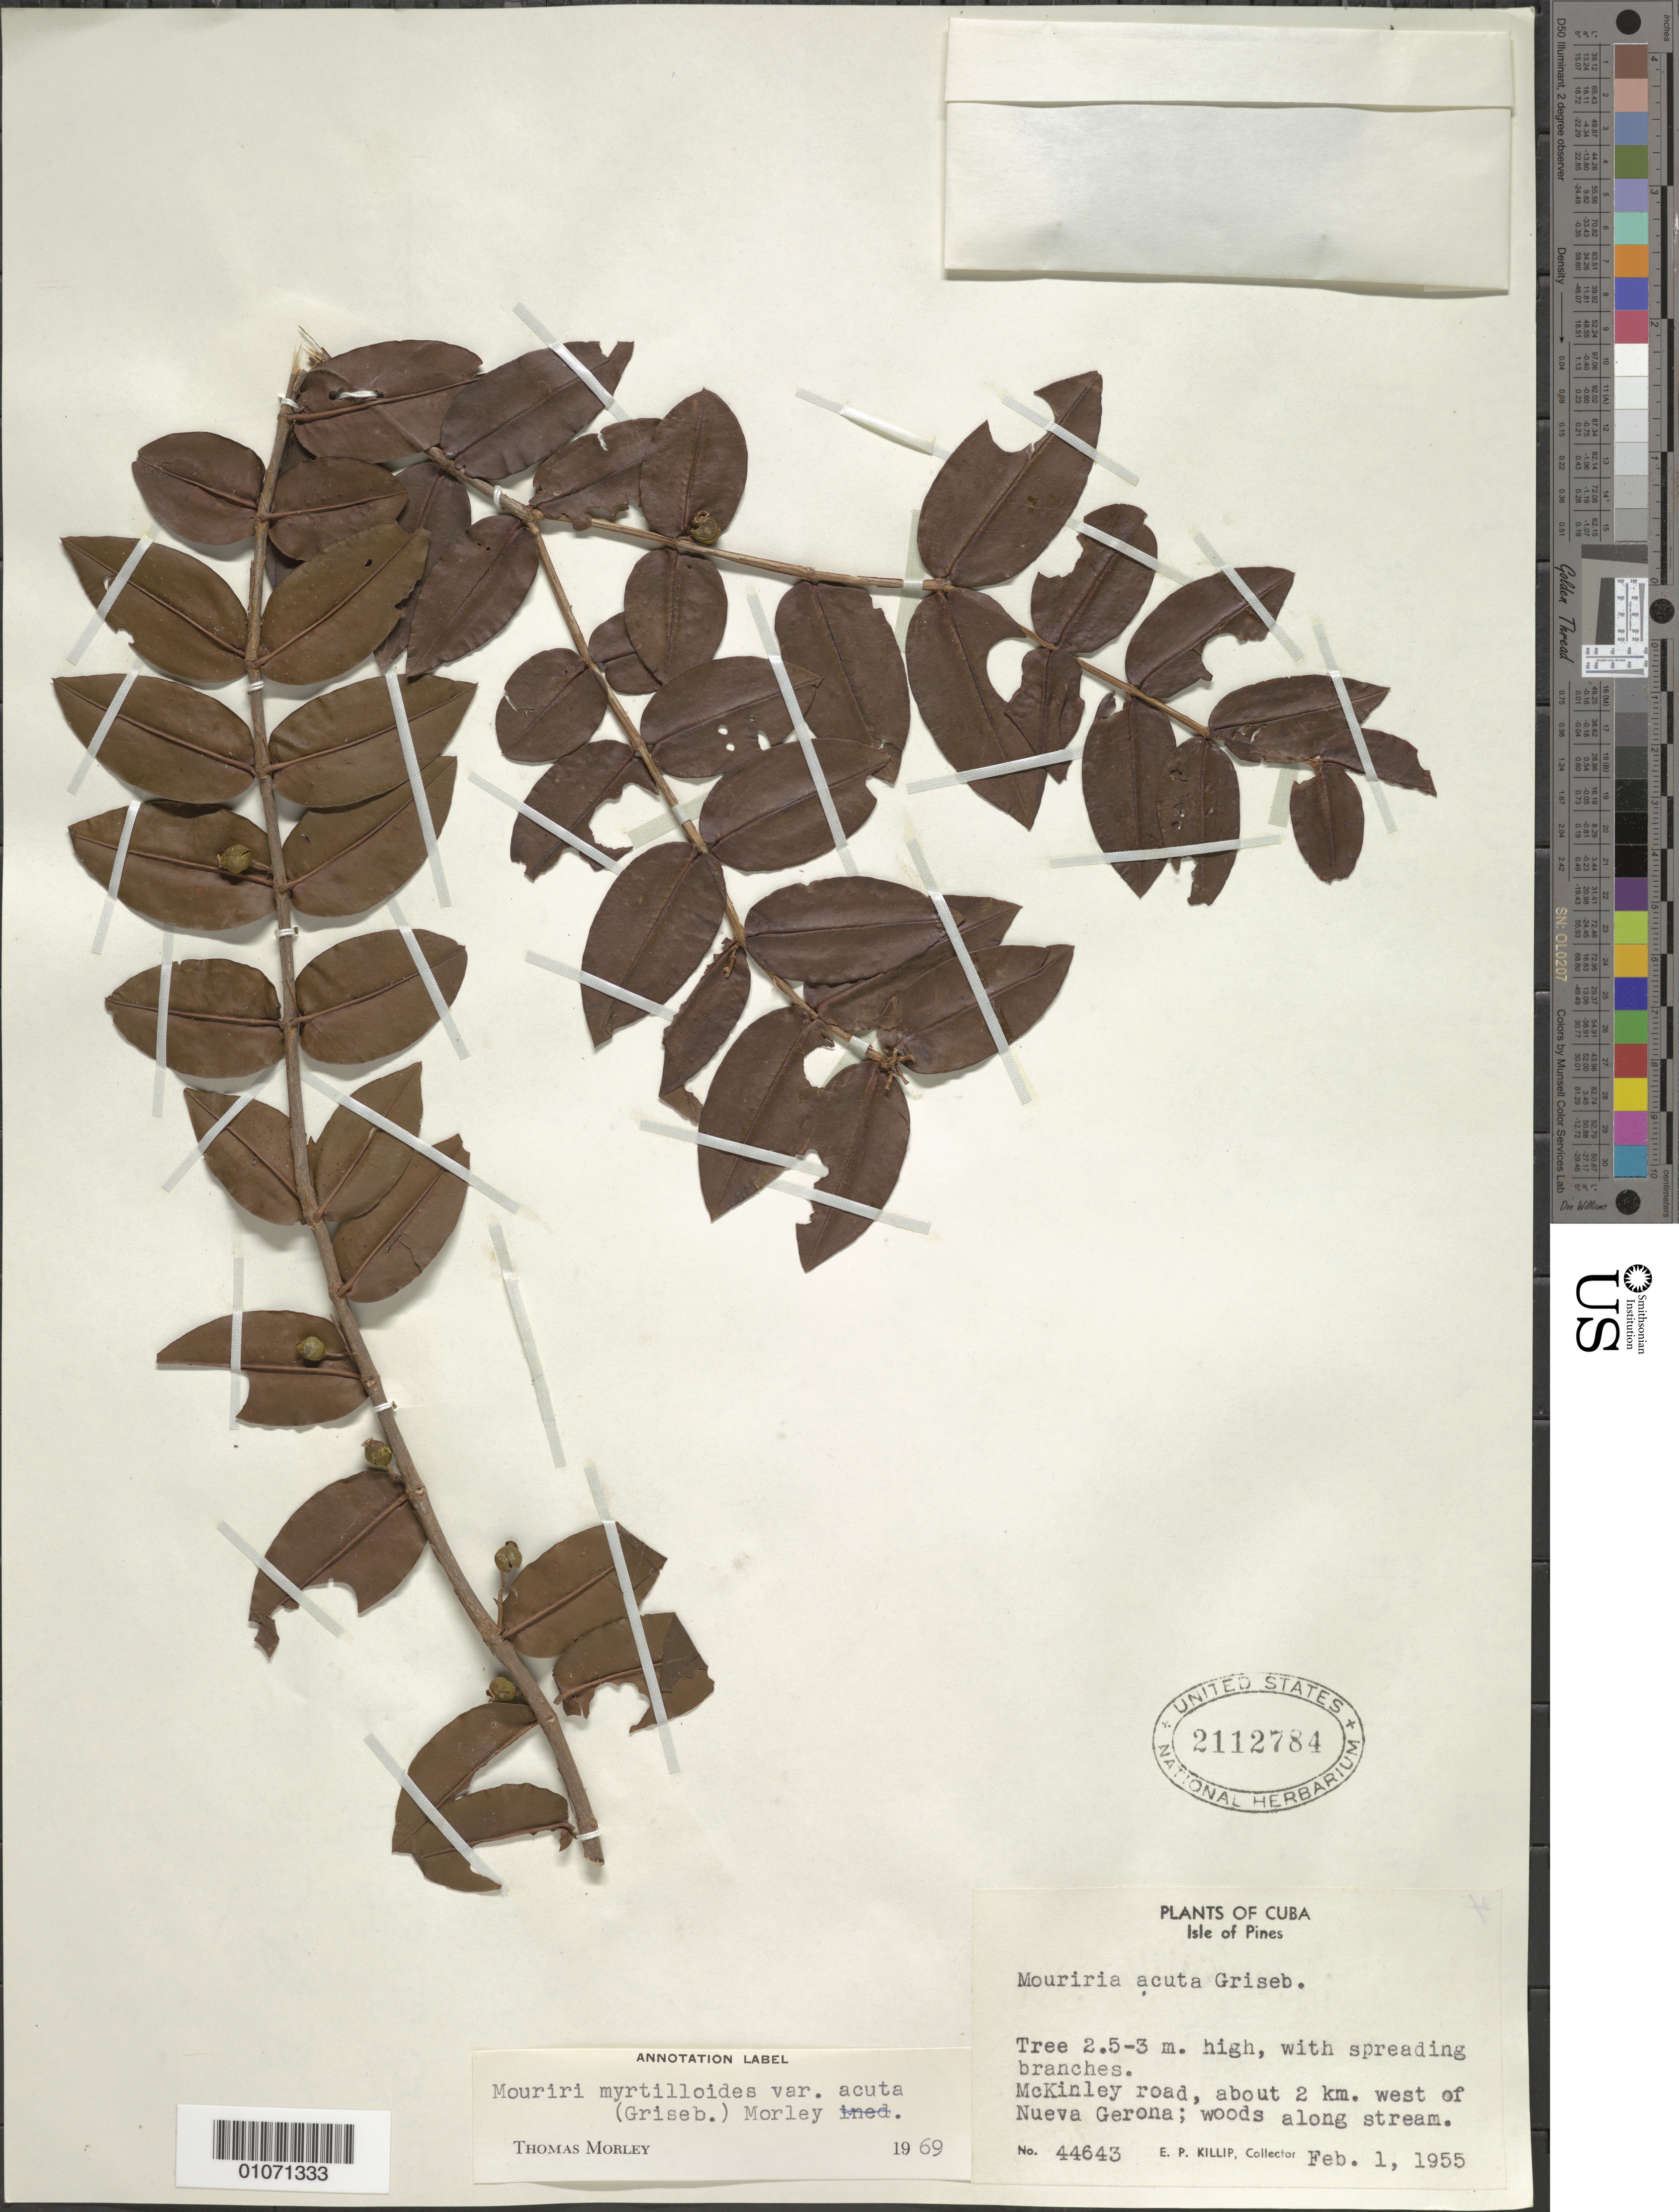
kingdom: Plantae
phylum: Tracheophyta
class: Magnoliopsida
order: Myrtales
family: Melastomataceae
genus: Mouriri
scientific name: Mouriri myrtilloides subsp. acuta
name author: (Griseb.) Morley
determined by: Morley, T.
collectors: E. P. Killip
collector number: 44643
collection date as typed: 01 Feb 1955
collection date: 1955-02-01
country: Cuba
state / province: Isla de La Juventud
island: Isla de la Juventud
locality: McKinley Road, about 2 km W of Nueva Gerona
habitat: Woods along stream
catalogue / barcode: US 2112784